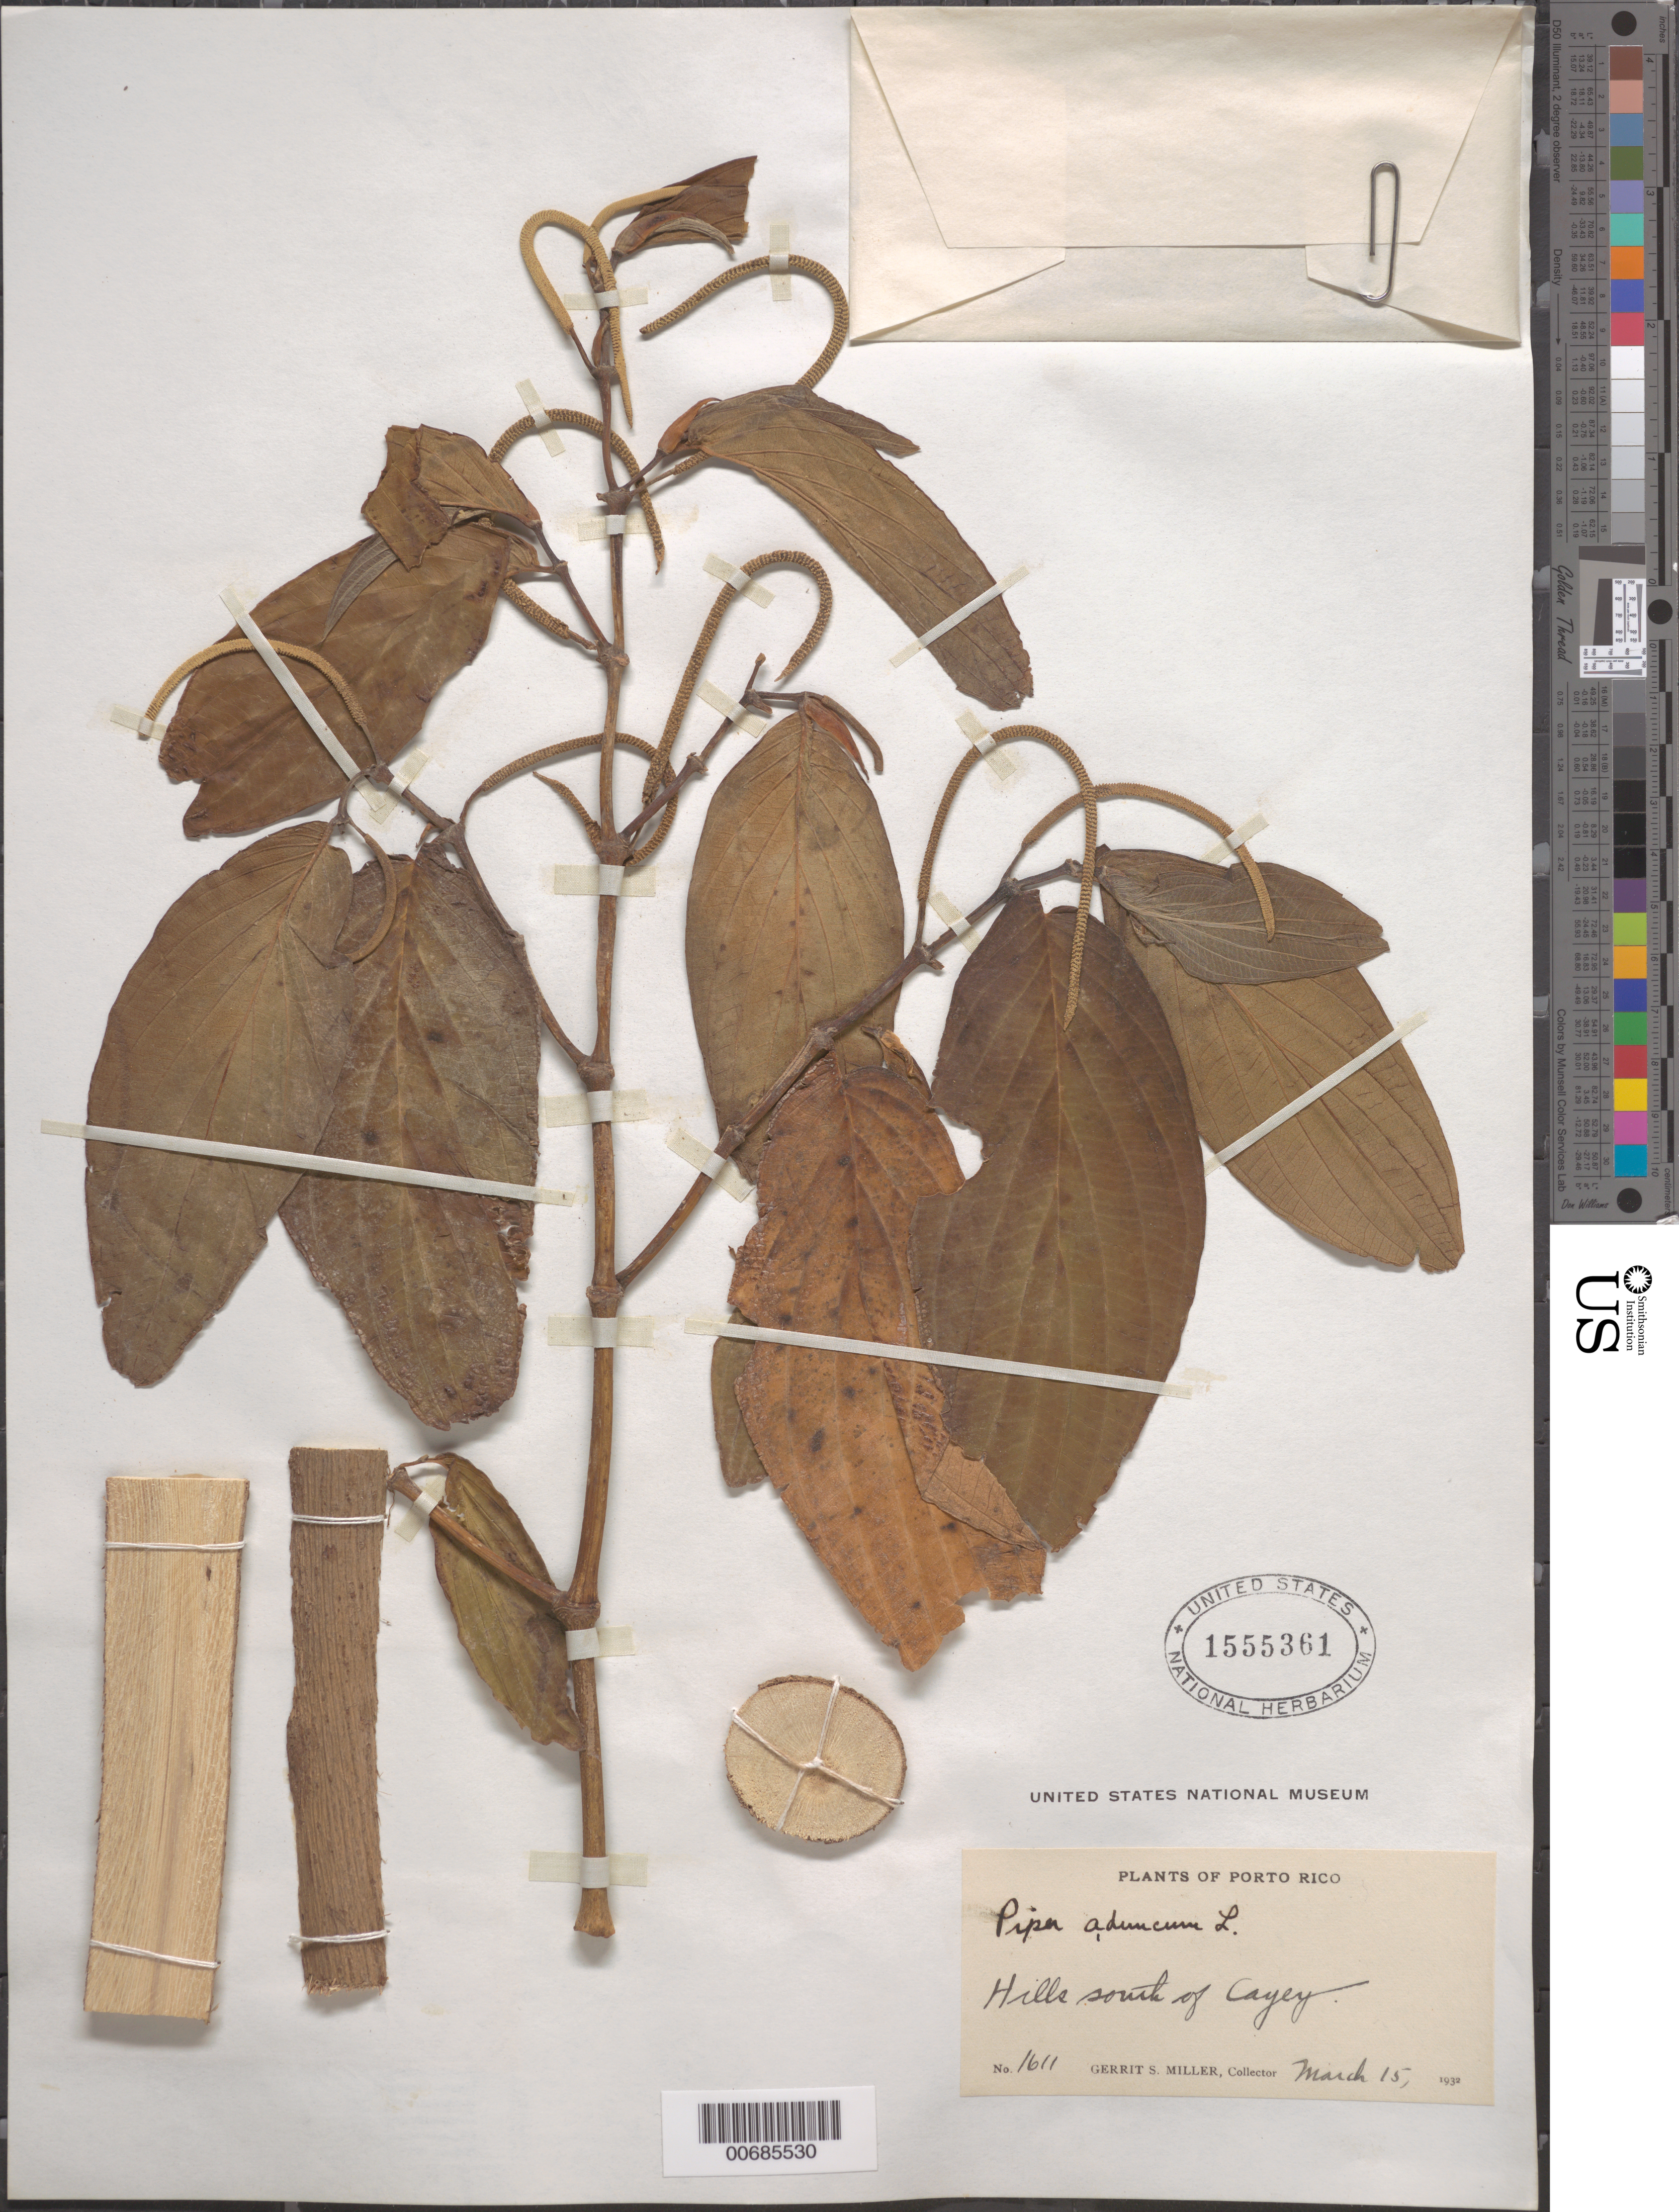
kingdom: Plantae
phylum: Tracheophyta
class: Magnoliopsida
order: Piperales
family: Piperaceae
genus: Piper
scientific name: Piper aduncum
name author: L.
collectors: G. S. Miller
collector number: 1611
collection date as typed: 15 Mar 1932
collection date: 1932-03-15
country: Puerto Rico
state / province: Cayey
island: Greater Antilles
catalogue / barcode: US 1555361